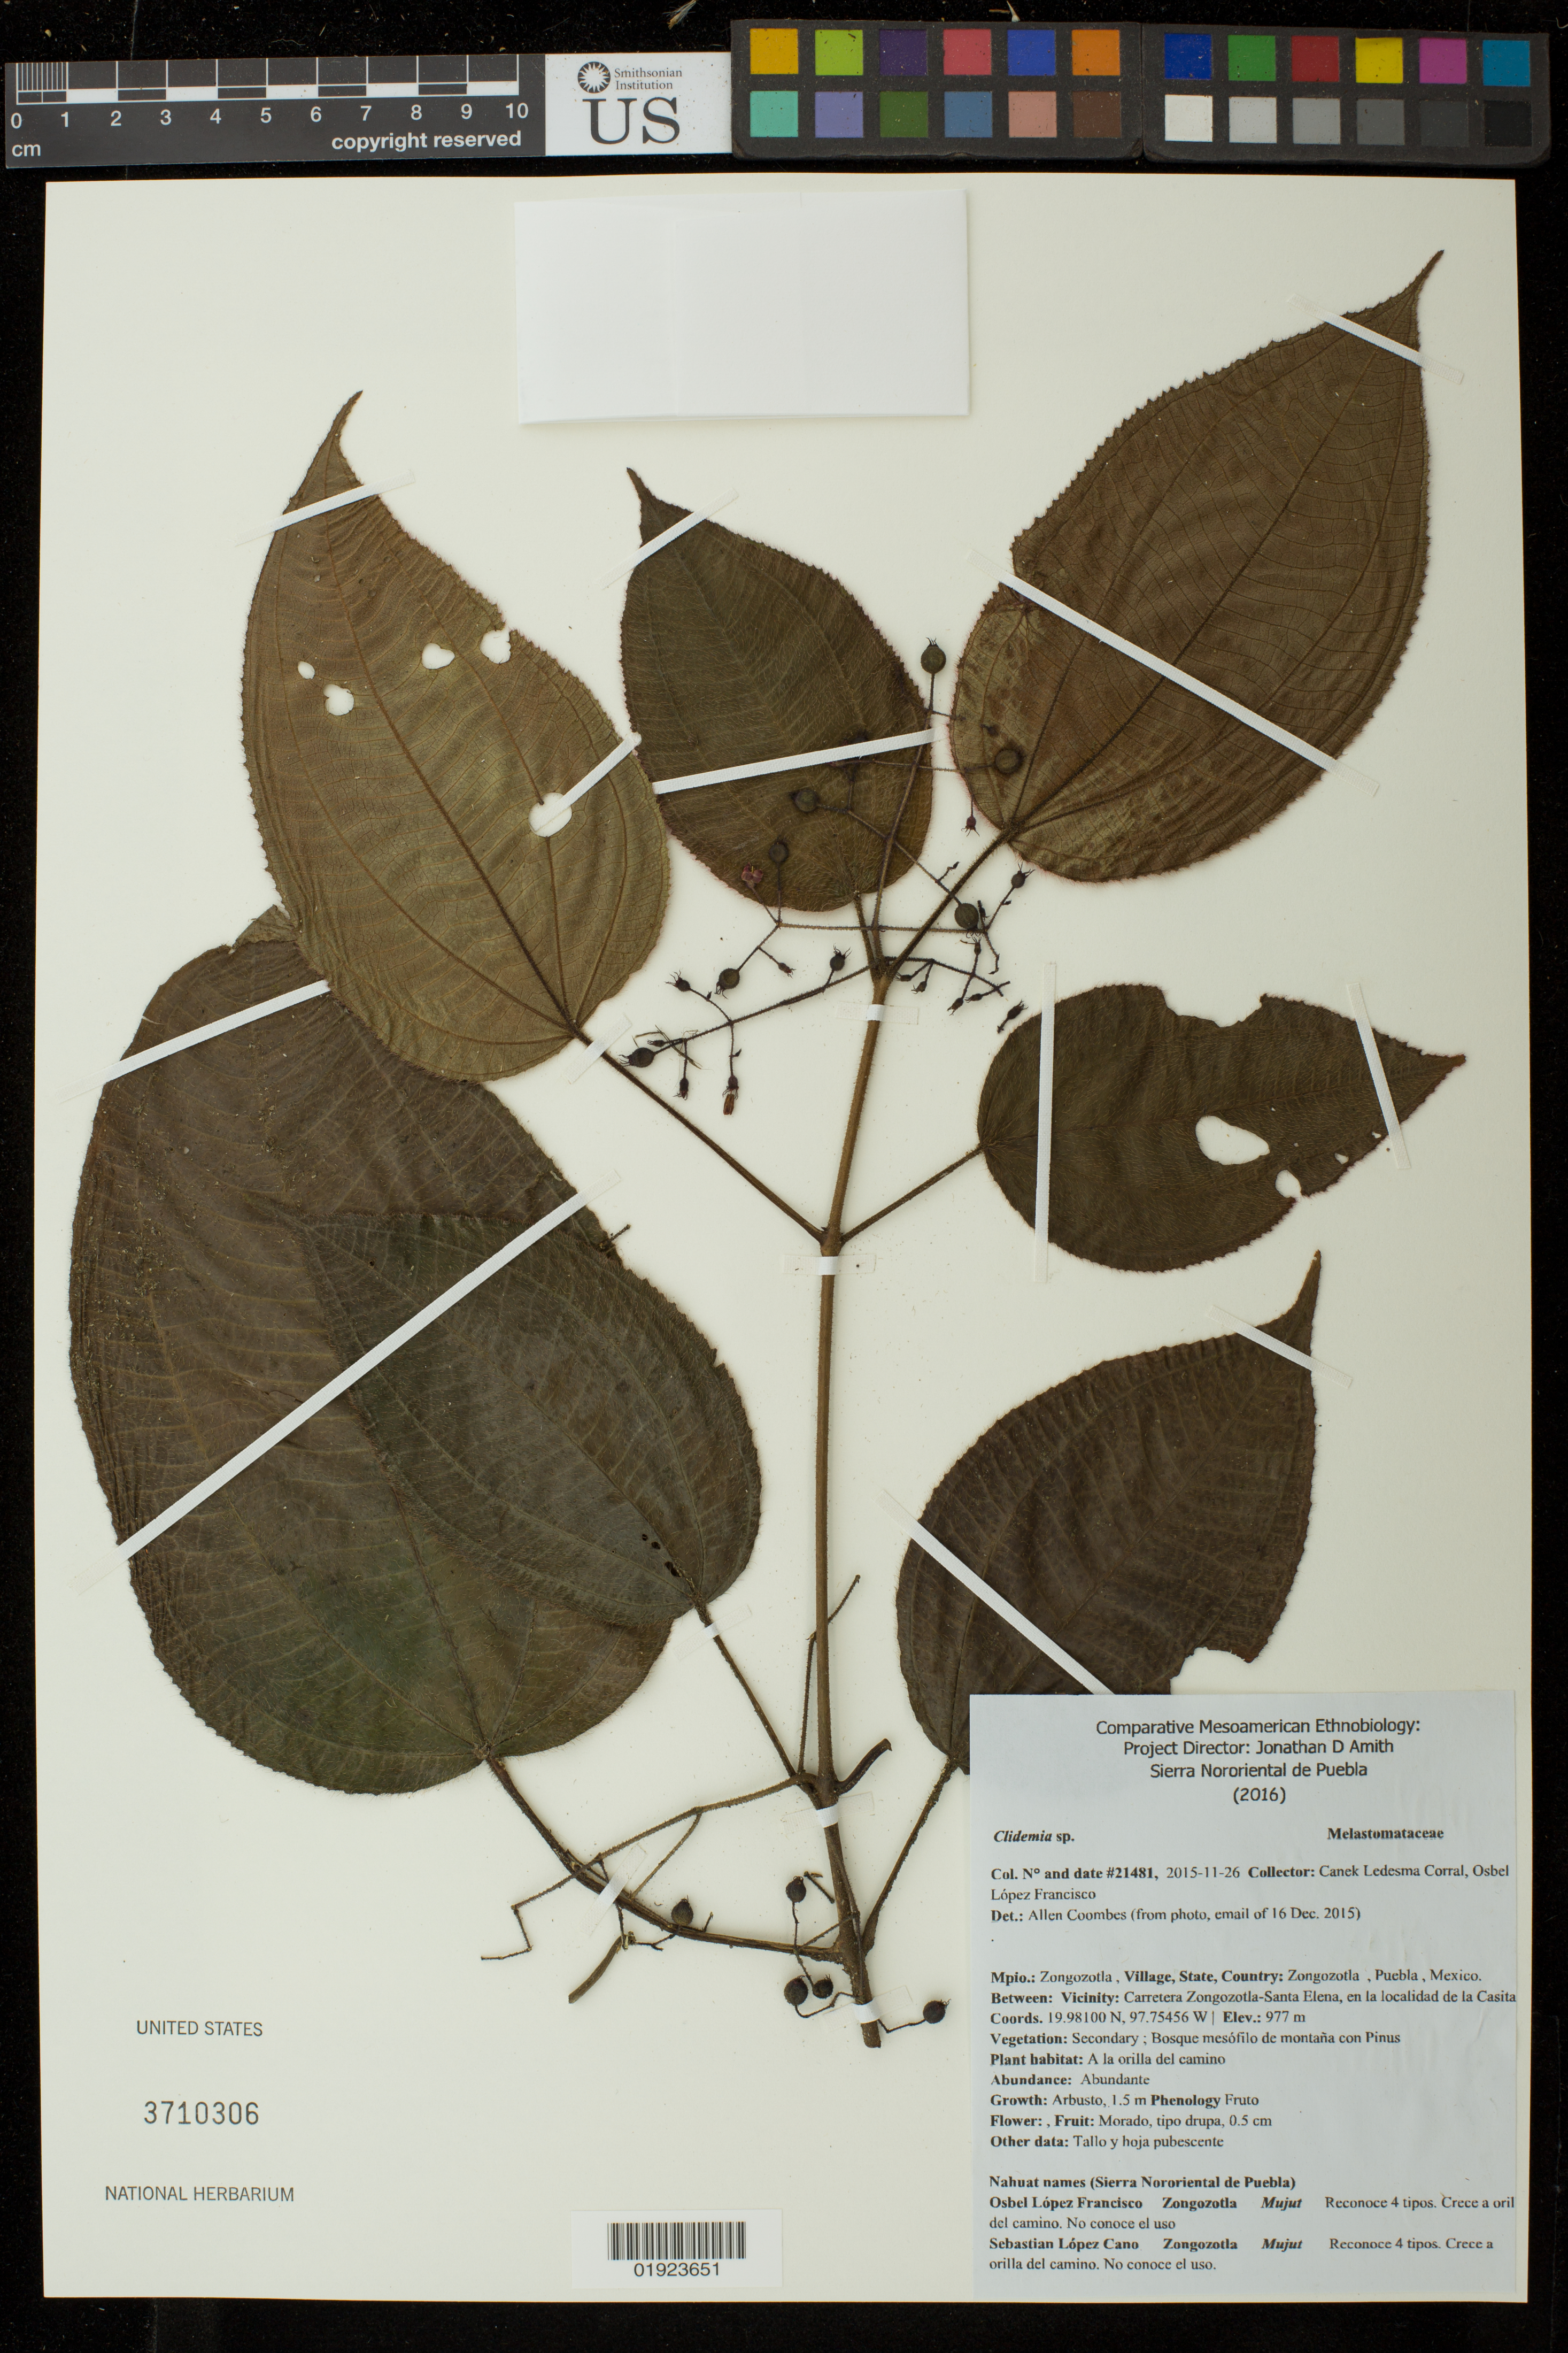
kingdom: Plantae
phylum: Tracheophyta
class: Magnoliopsida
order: Myrtales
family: Melastomataceae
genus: Clidemia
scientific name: Clidemia petiolaris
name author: (Schltdl. & Cham.) Schltdl. ex Triana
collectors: Canek Ledesma C. & O. Francisco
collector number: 21481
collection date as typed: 2015-11-26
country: Mexico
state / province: Puebla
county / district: Zongozotla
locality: Zongozotla, Puebla, Mexico, Carretera Zongozotla-Santa Elena, en la localidad de la Casita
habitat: Secondary; bosque mesofilo de montana con Pinus, a la orilla del camino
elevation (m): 977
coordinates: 19.98100N, 97.75456W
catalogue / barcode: US 3710306